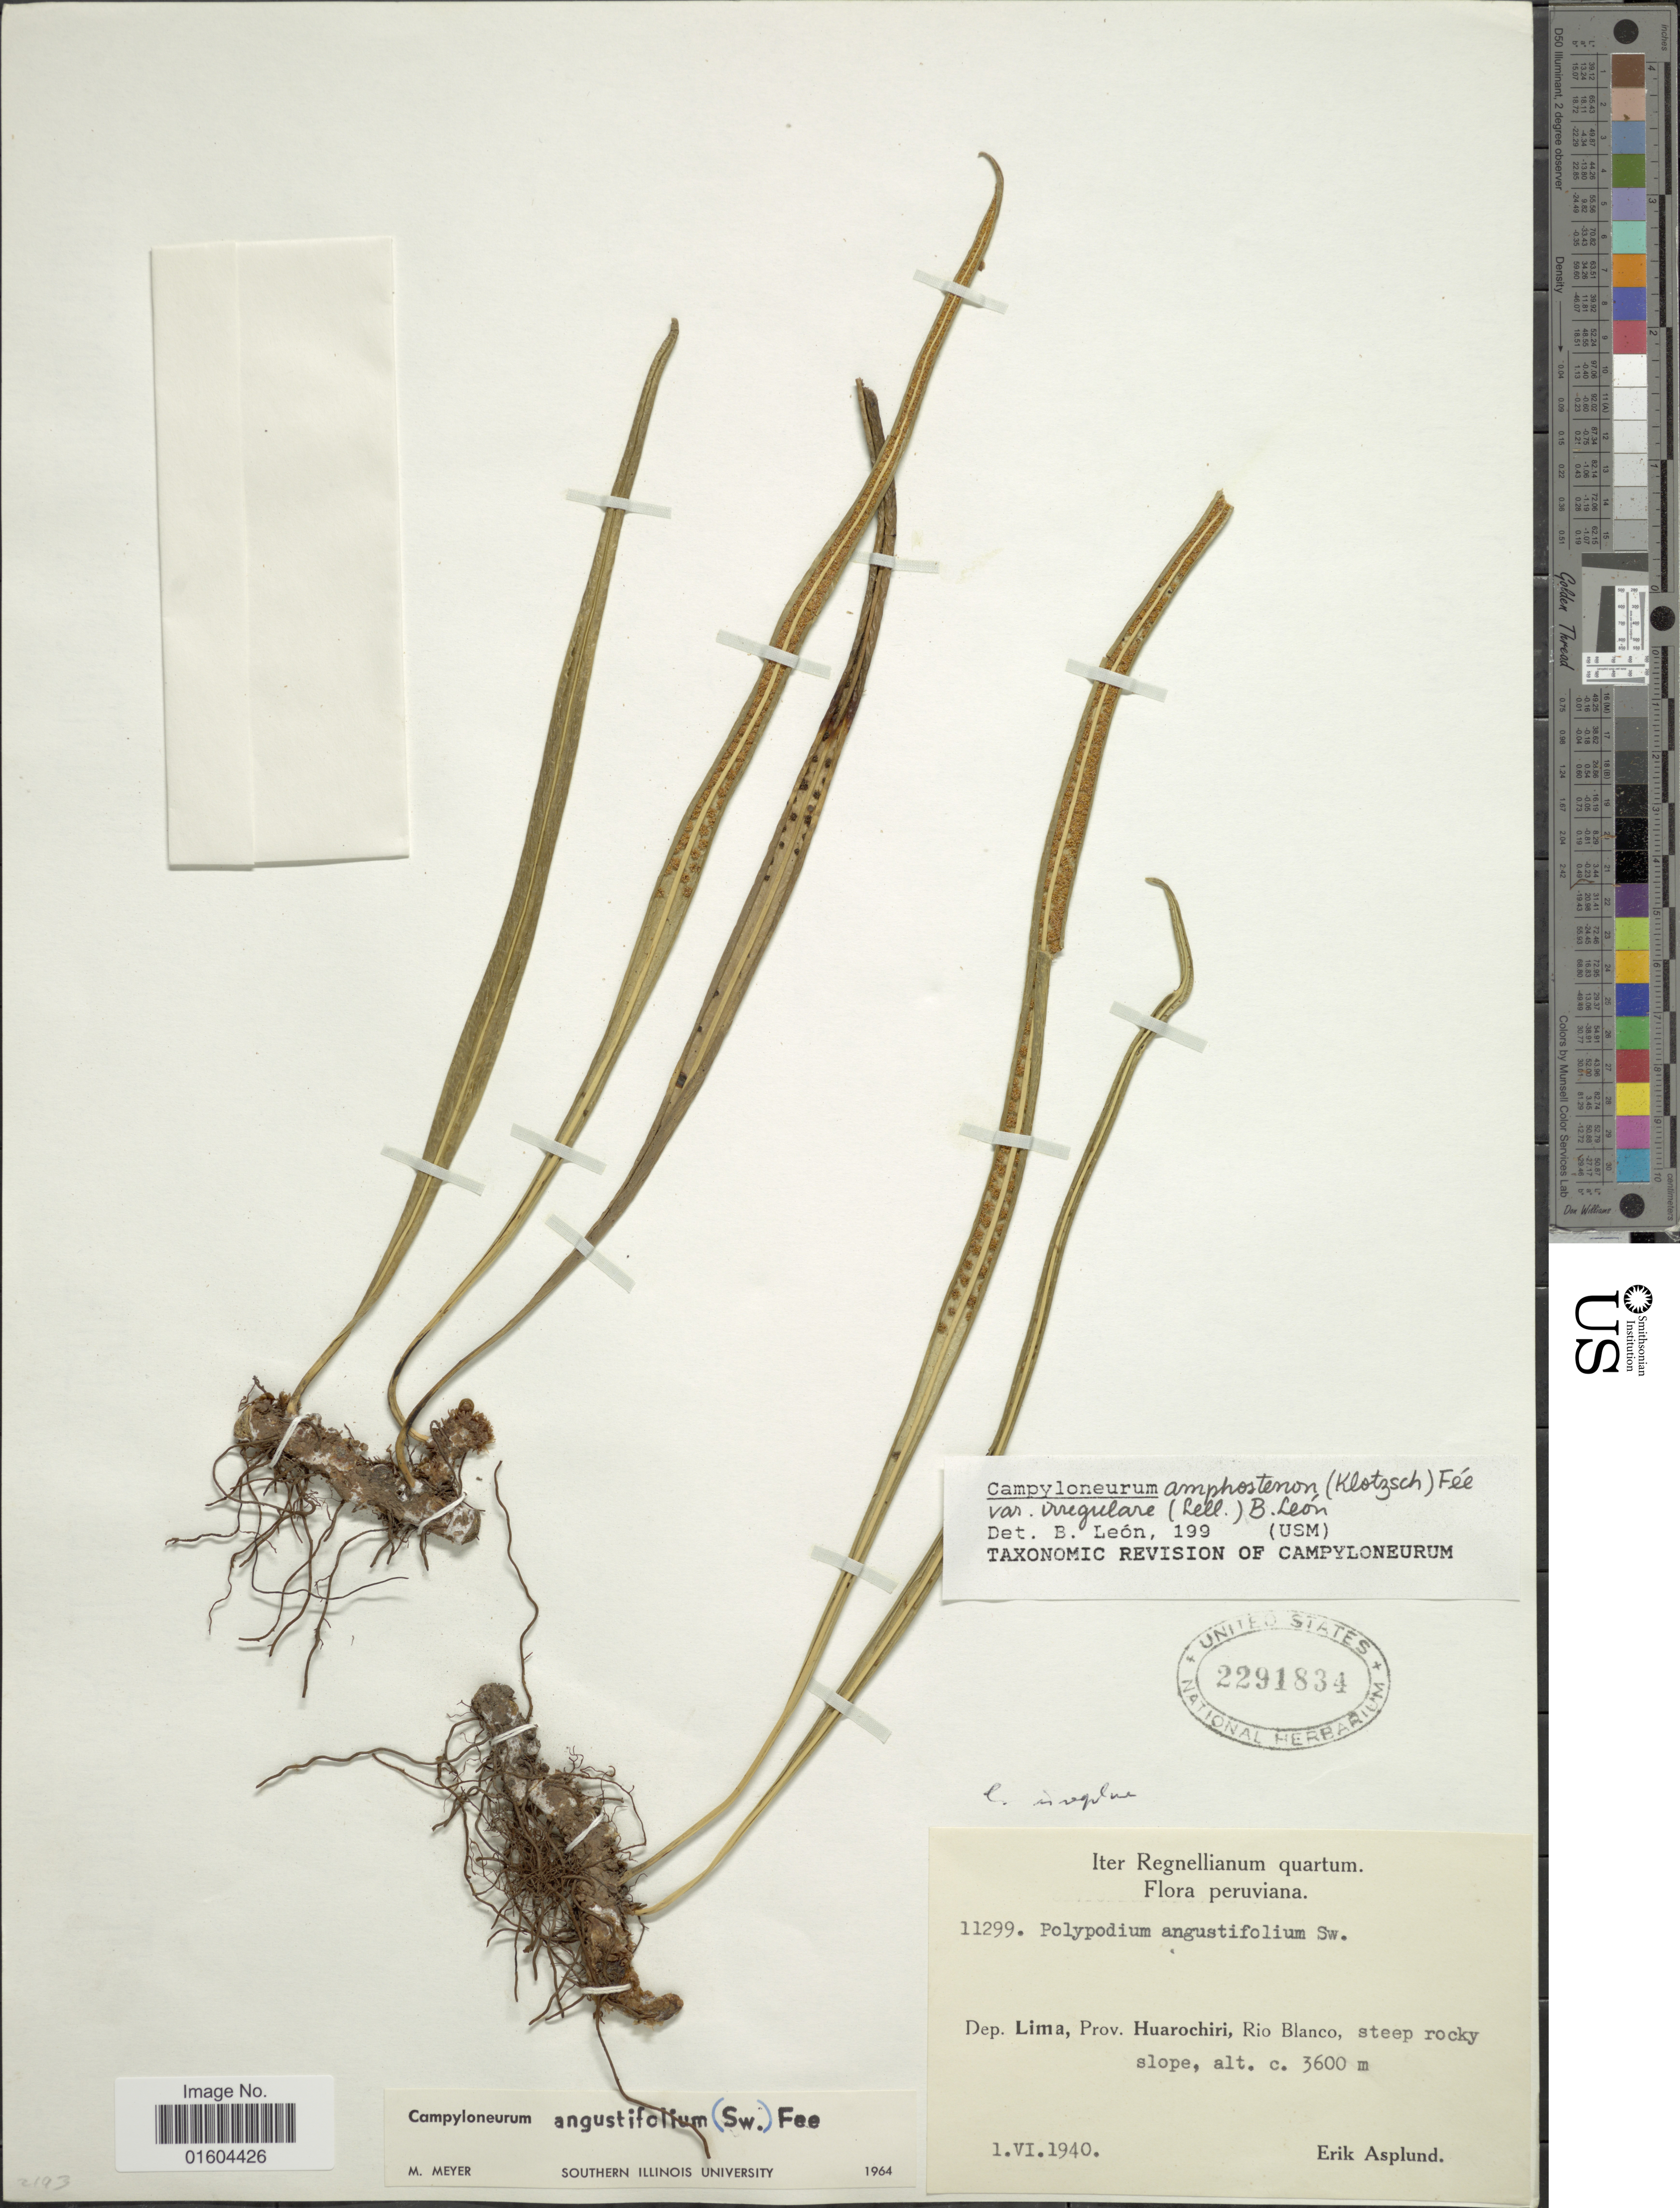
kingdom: Plantae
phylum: Tracheophyta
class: Polypodiopsida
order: Polypodiales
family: Polypodiaceae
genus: Campyloneurum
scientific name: Campyloneurum irregulare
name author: Lellinger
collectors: E. Asplund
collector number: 11299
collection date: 1940-06-01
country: Peru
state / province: Lima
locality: Peruviana, Dep. Lima. Prov. Huarochiri, Rio Blanco.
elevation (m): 3600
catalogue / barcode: US 2291834